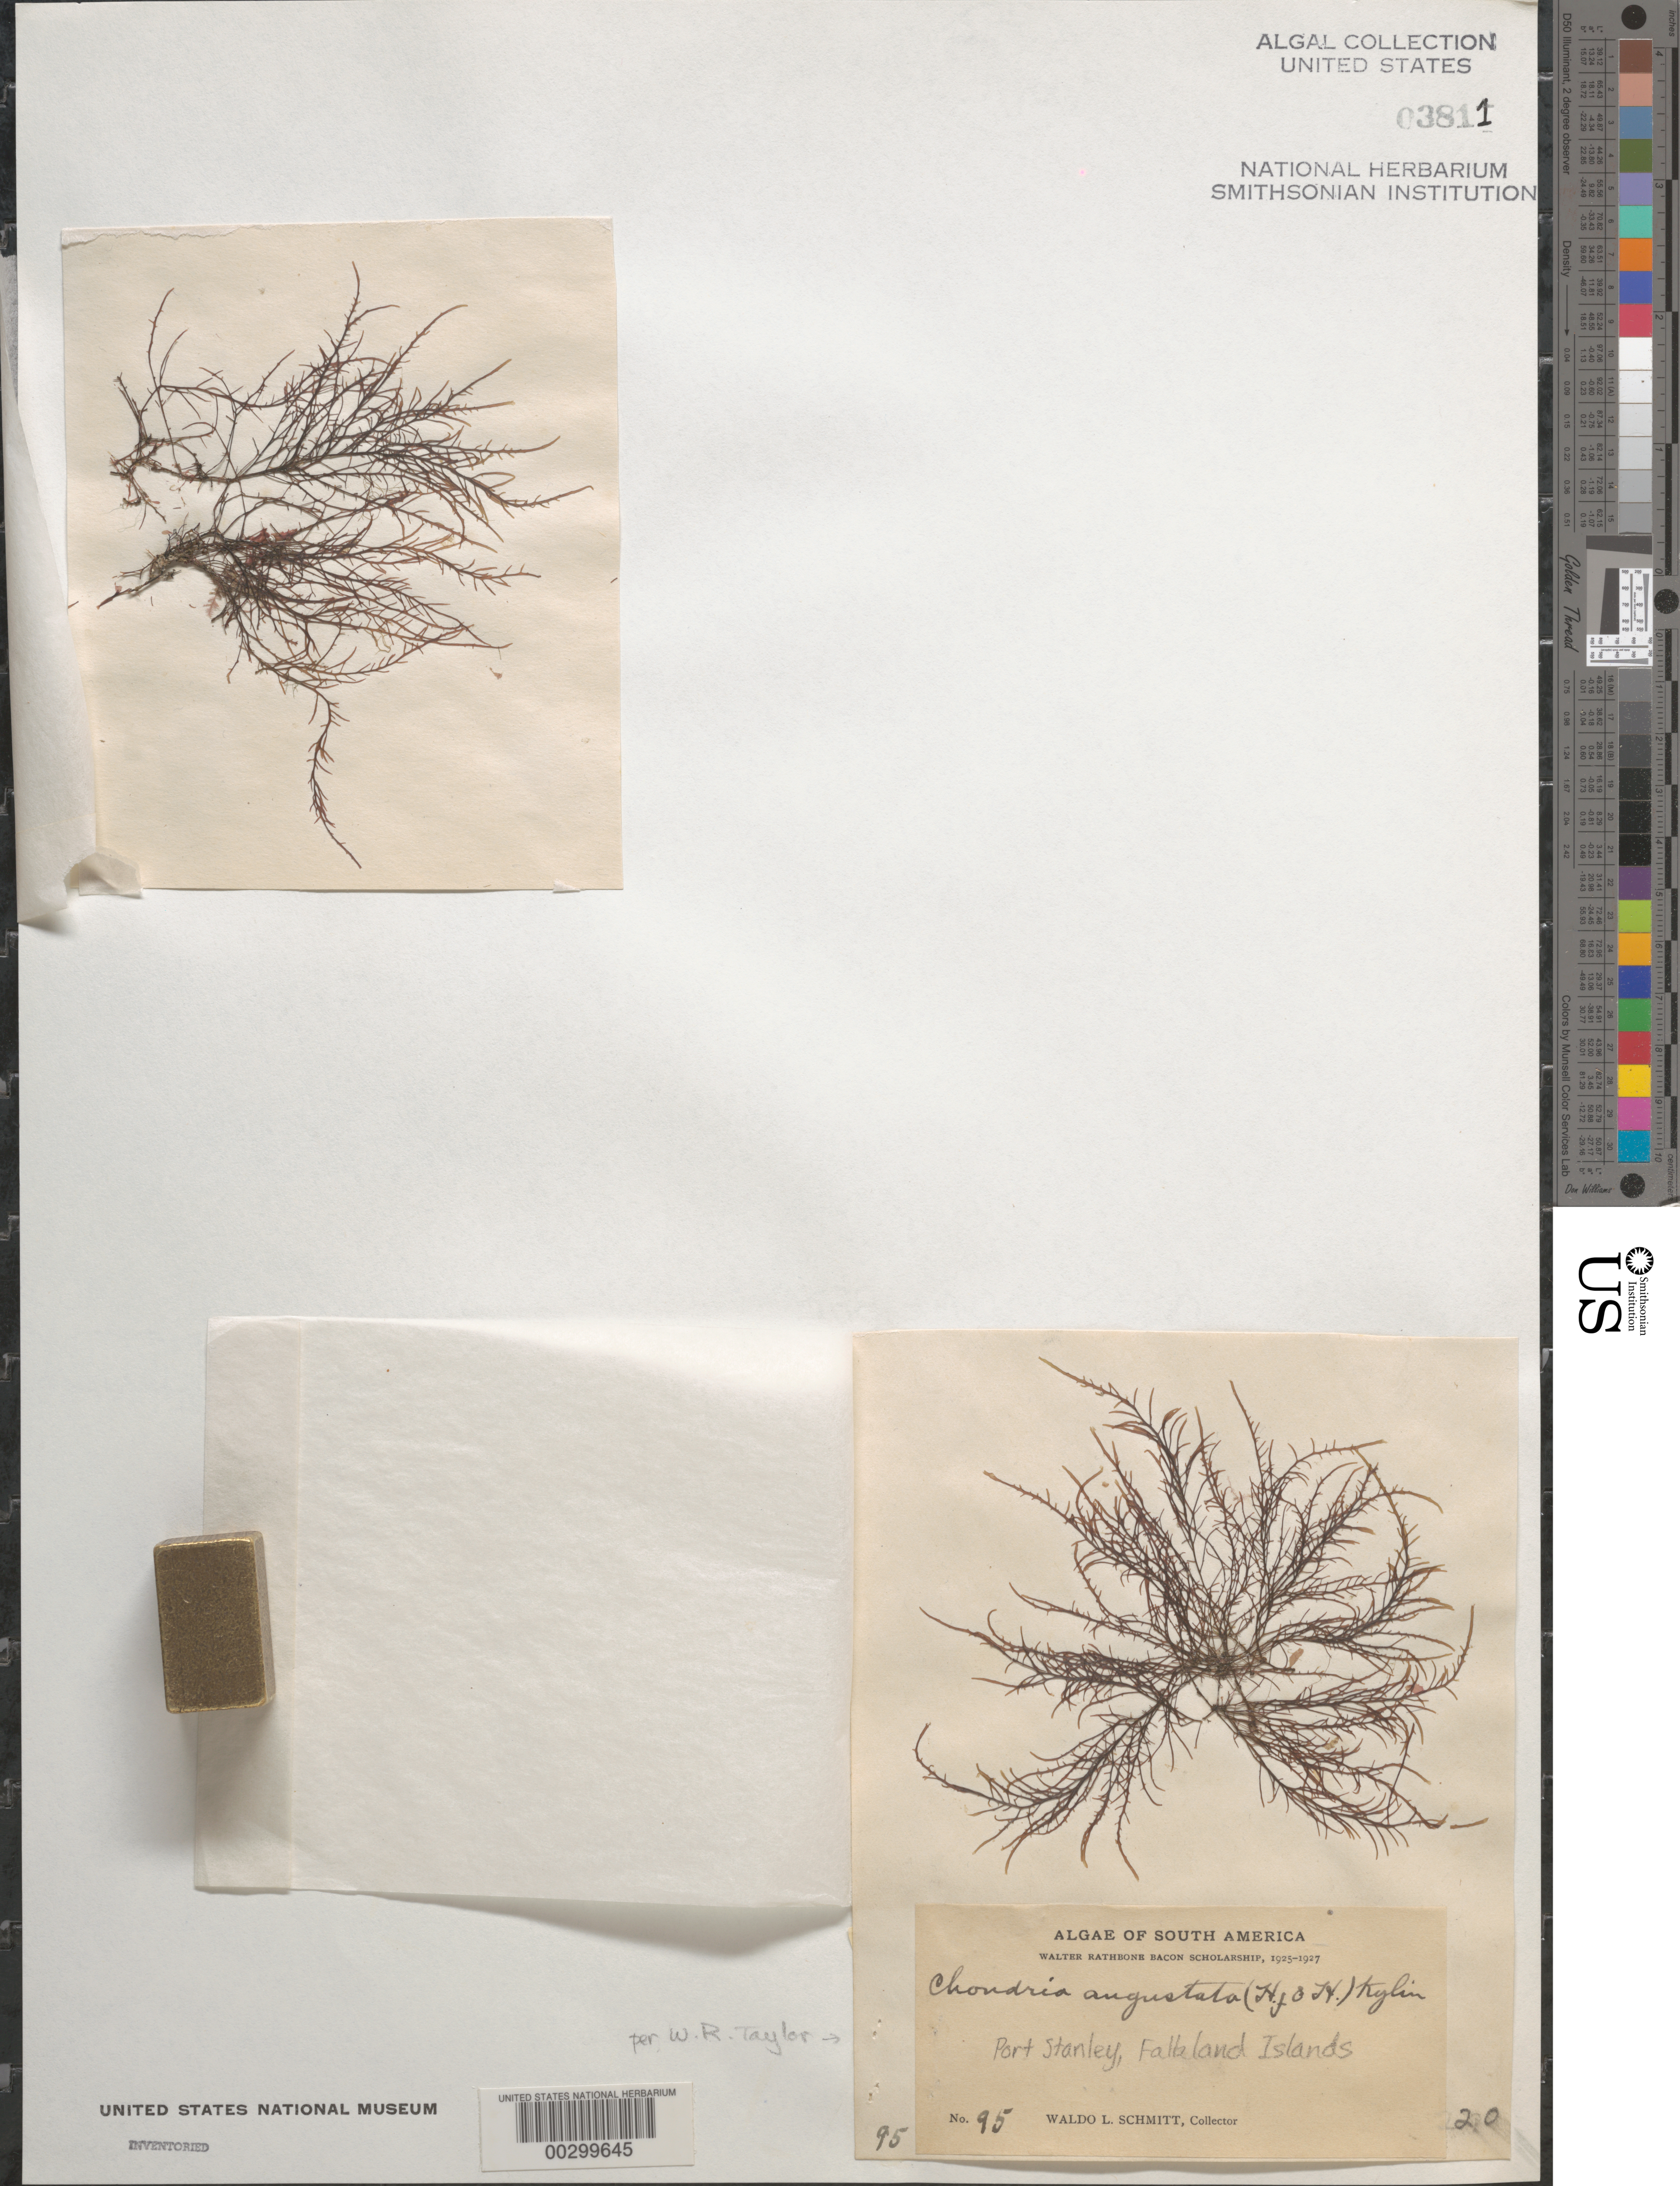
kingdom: Plantae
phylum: Rhodophyta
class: Florideophyceae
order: Ceramiales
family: Rhodomelaceae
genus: Chondria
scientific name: Chondria macrocarpa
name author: Harv.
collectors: W. L. Schmitt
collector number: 95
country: Falkland Islands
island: East Falkland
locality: Port Stanley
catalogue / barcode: US 3811